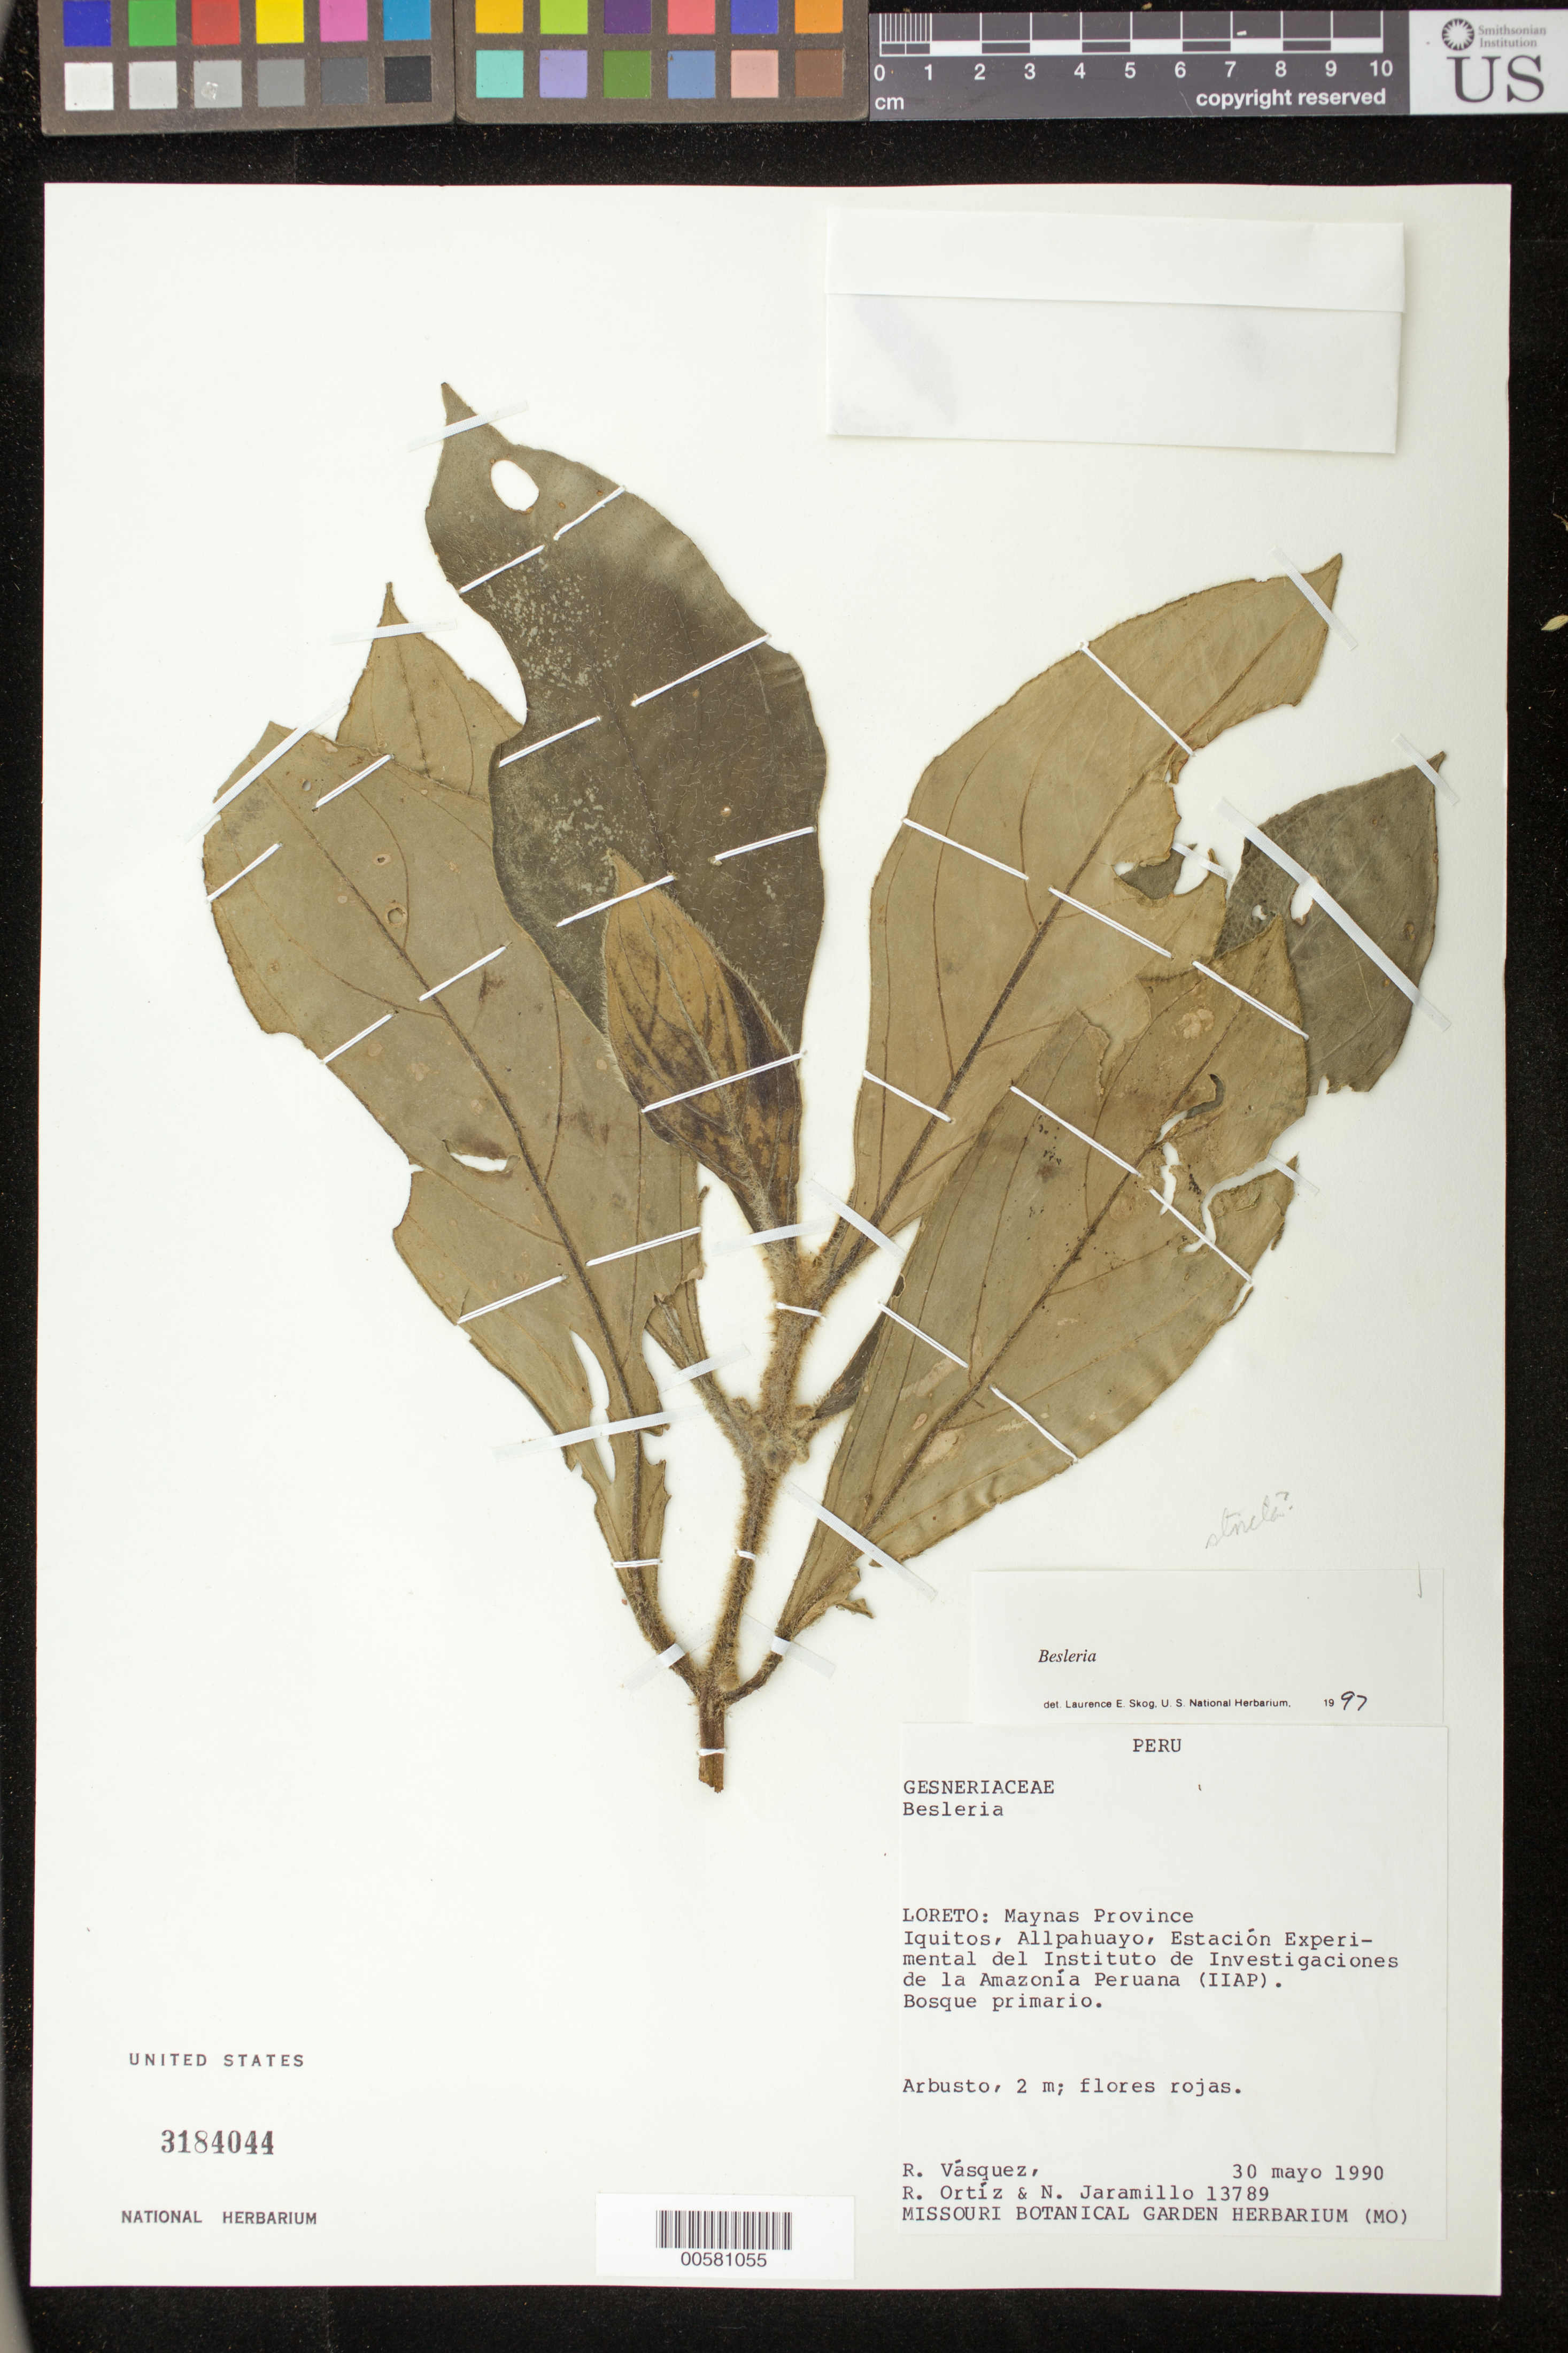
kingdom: Plantae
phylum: Tracheophyta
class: Magnoliopsida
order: Lamiales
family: Gesneriaceae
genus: Besleria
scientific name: Besleria sp.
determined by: Skog, Laurence E.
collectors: R. Vásquez, R. del C. Ortiz & N. Jaramillo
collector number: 13789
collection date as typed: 30 May 1990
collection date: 1990-05-30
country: Peru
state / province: Loreto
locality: Prov. Maynas; Iquitos, Allpahuayo, Estación Experimental del Instituto de Investigaciones de la Amazonía Peruana (IIAP)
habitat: Bosque primario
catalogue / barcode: US 3184044